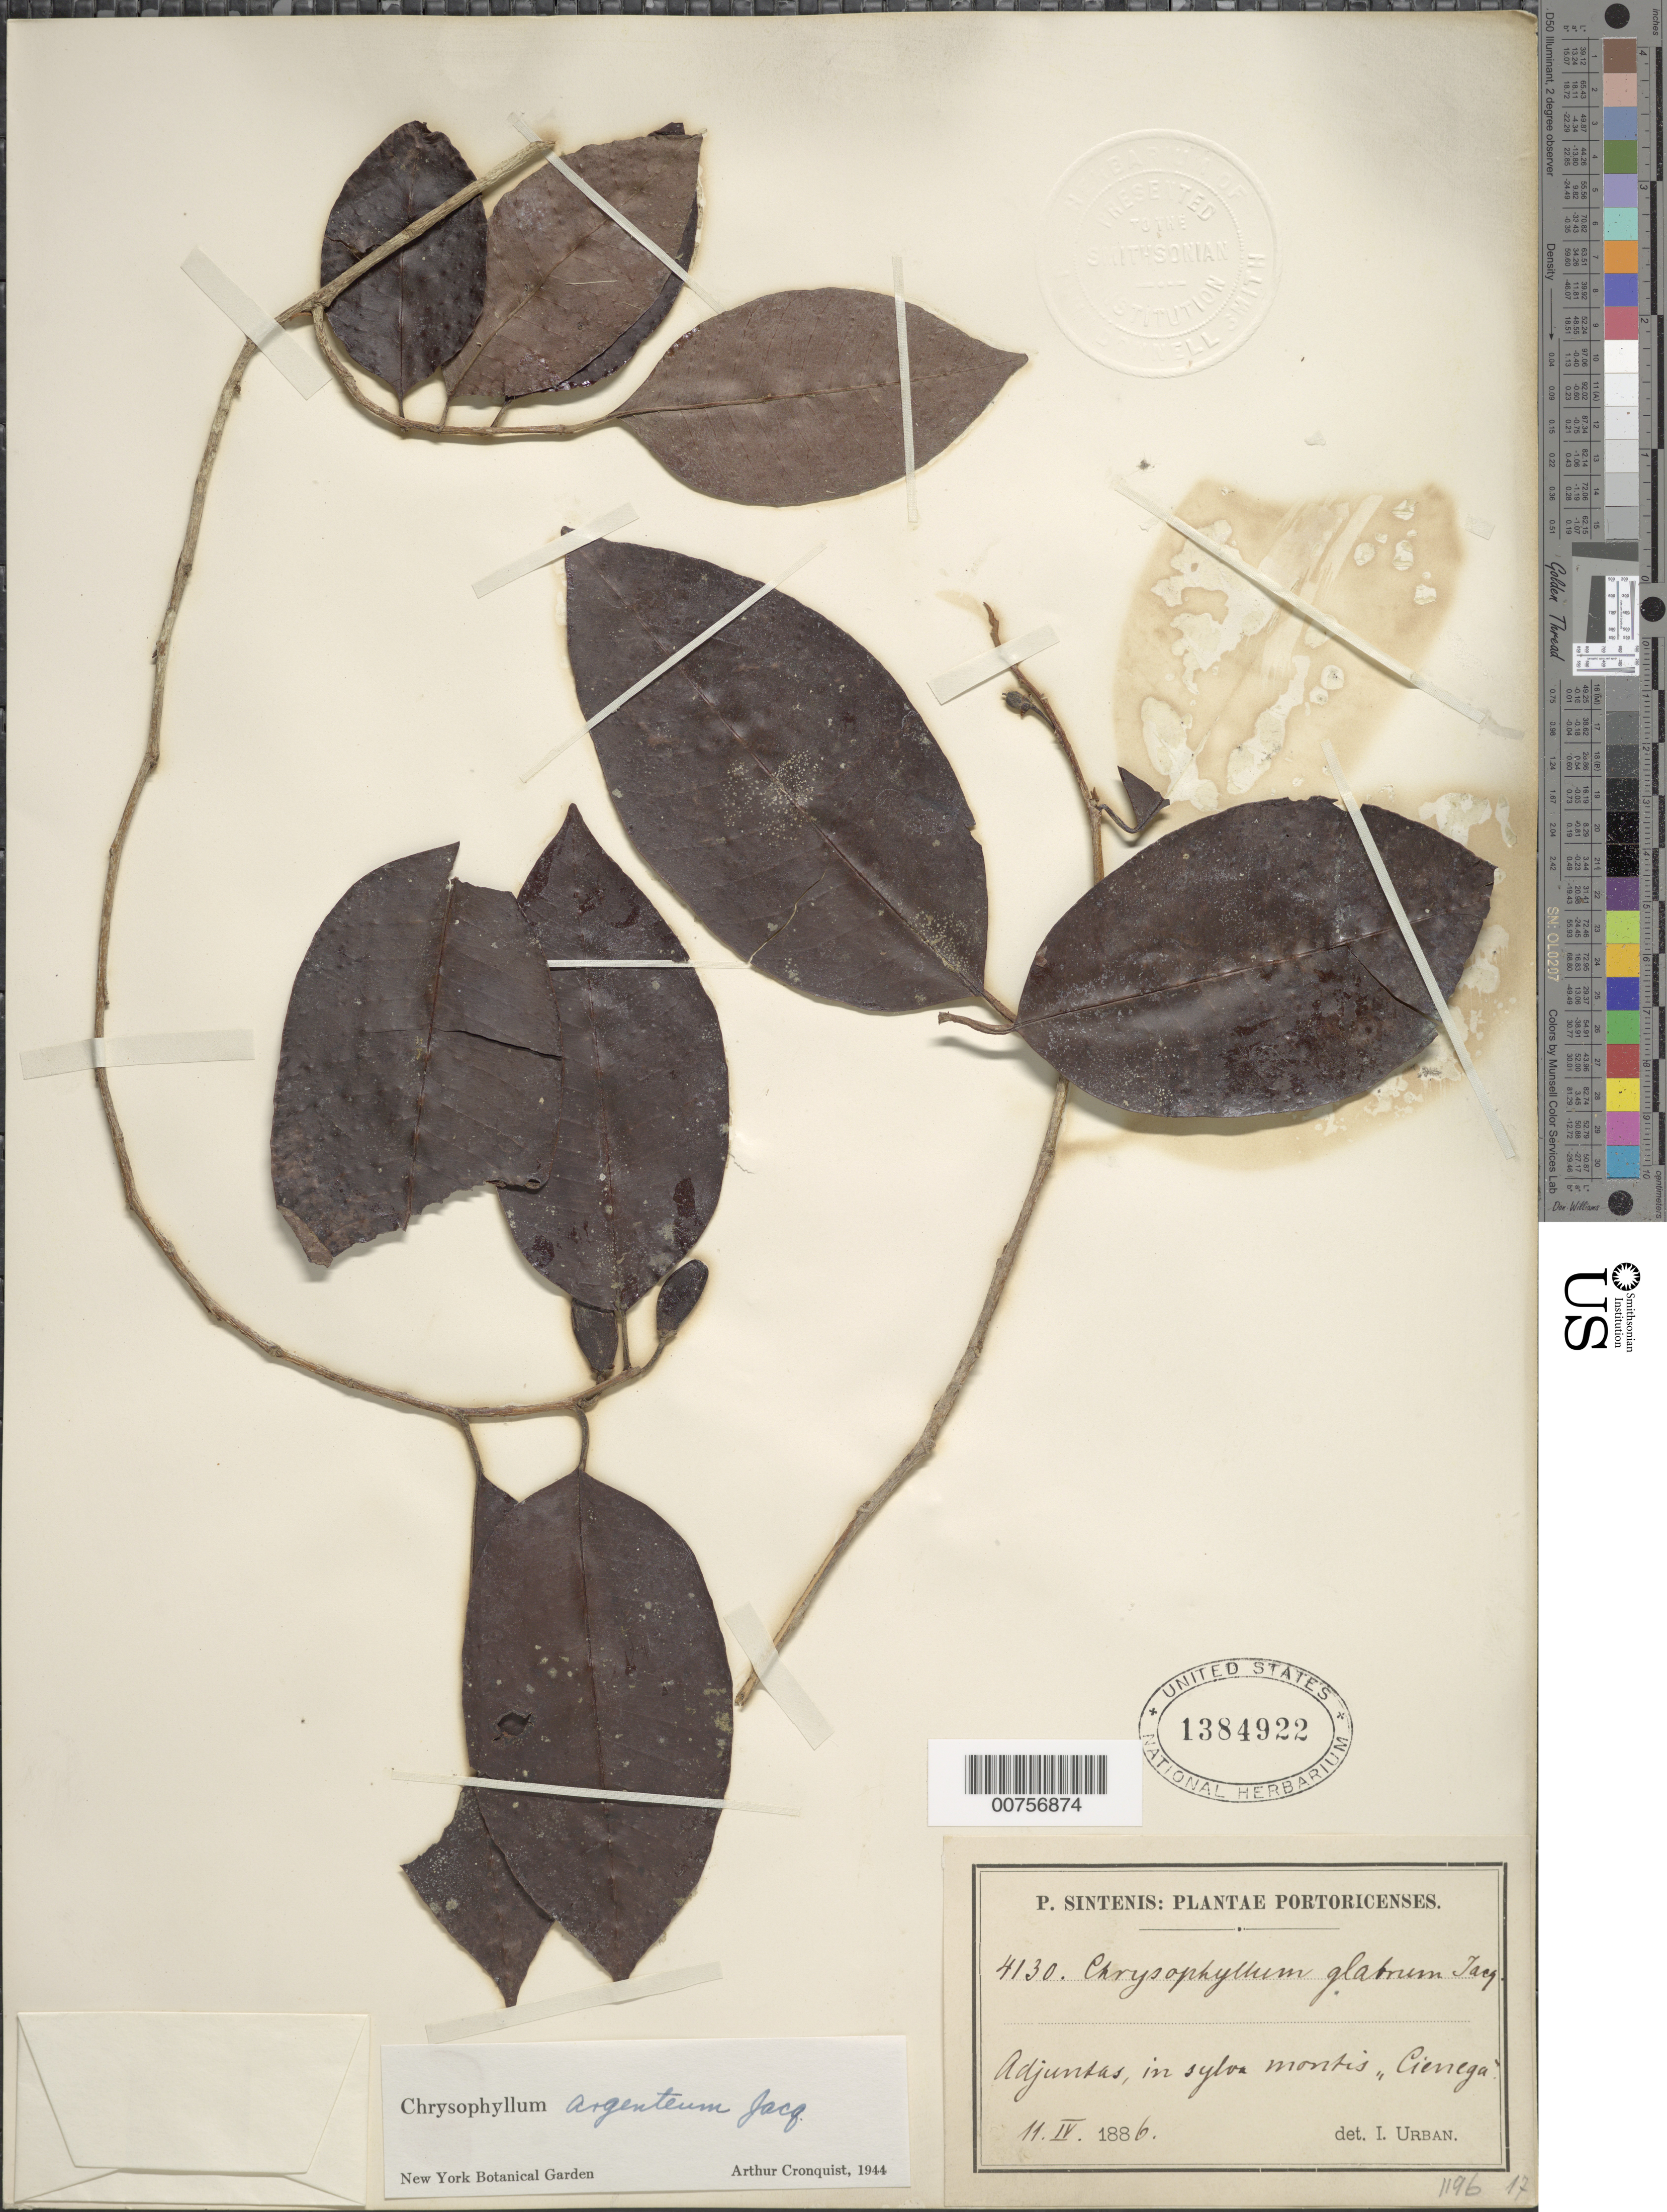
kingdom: Plantae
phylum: Tracheophyta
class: Magnoliopsida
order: Ericales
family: Sapotaceae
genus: Chrysophyllum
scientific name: Chrysophyllum argenteum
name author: Jacq.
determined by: Cronquist, A. J.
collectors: P. Sintenis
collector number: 4130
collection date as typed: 11 Apr 1886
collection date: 1886-04-11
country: Puerto Rico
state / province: Adjuntas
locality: Adjuntas, in sylva montis "Cienega"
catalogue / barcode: US 1384922